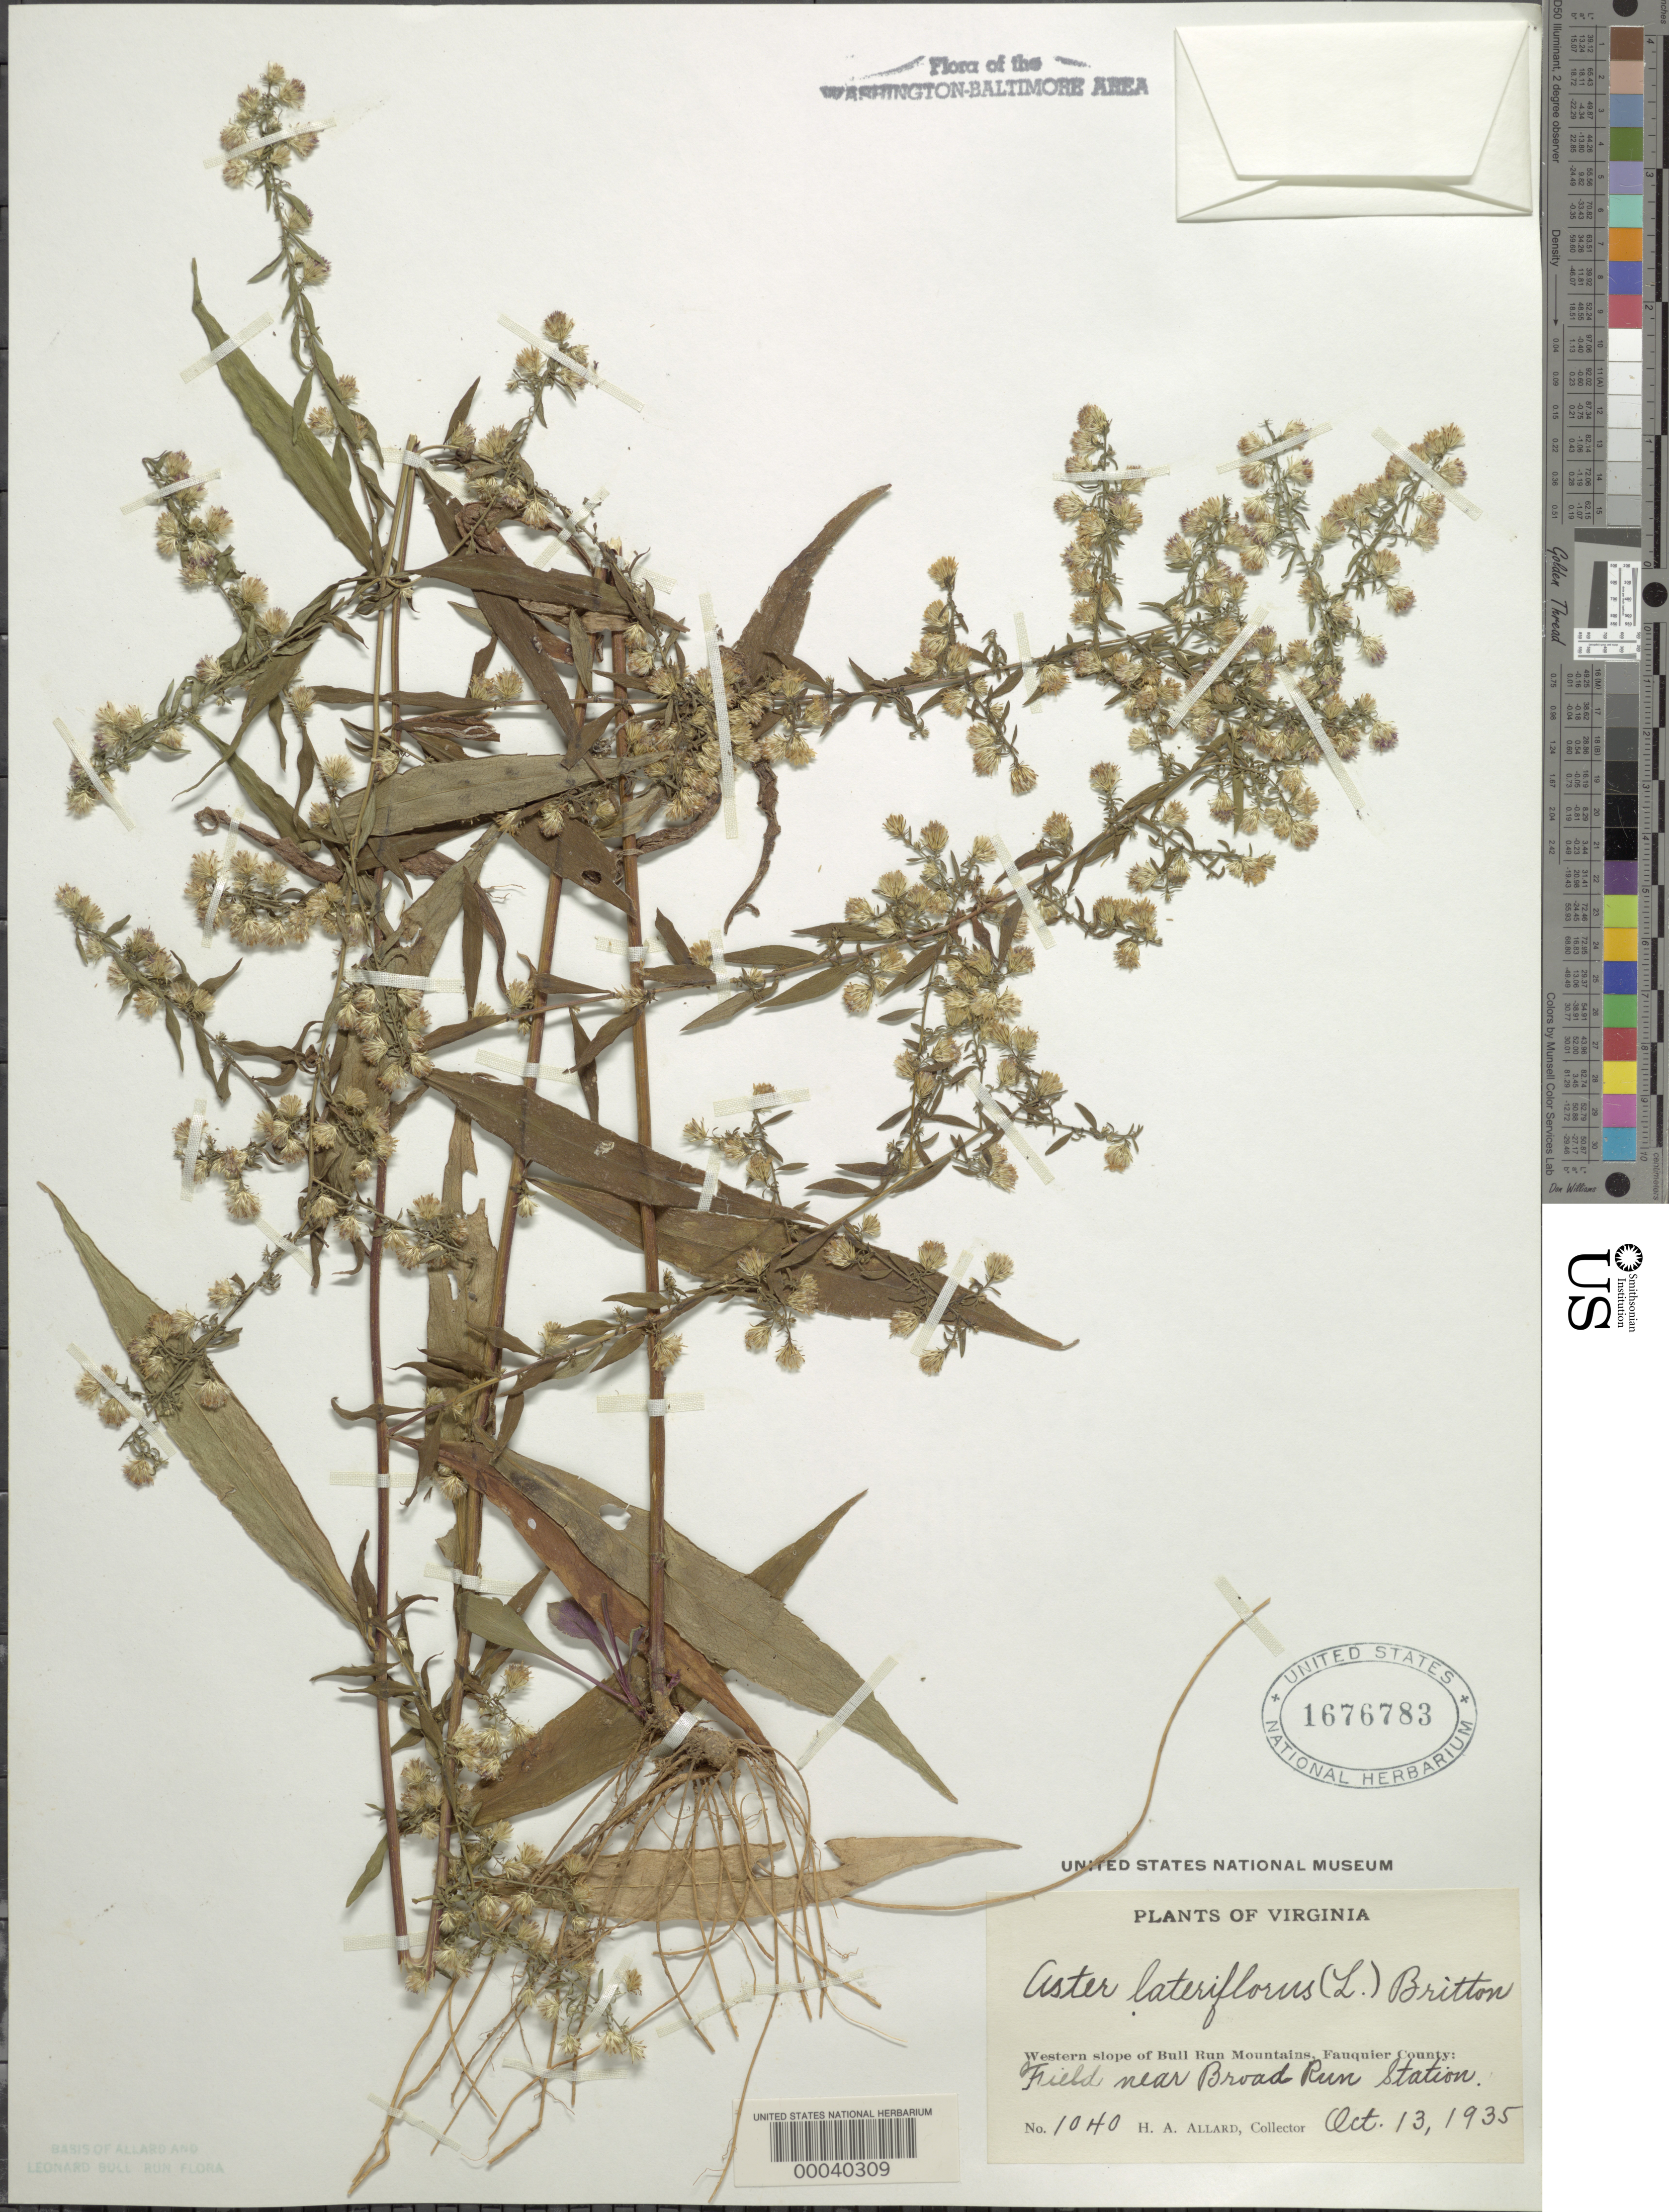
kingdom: Plantae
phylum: Tracheophyta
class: Magnoliopsida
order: Asterales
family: Asteraceae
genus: Symphyotrichum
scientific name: Symphyotrichum lateriflorum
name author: (L.) Á. Löve & D. Löve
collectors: H. A. Allard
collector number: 1040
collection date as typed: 13 Oct 1935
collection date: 1935-10-13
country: United States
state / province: Virginia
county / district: Fauquier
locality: Near Broad Run Station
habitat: Field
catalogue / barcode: US 1676783